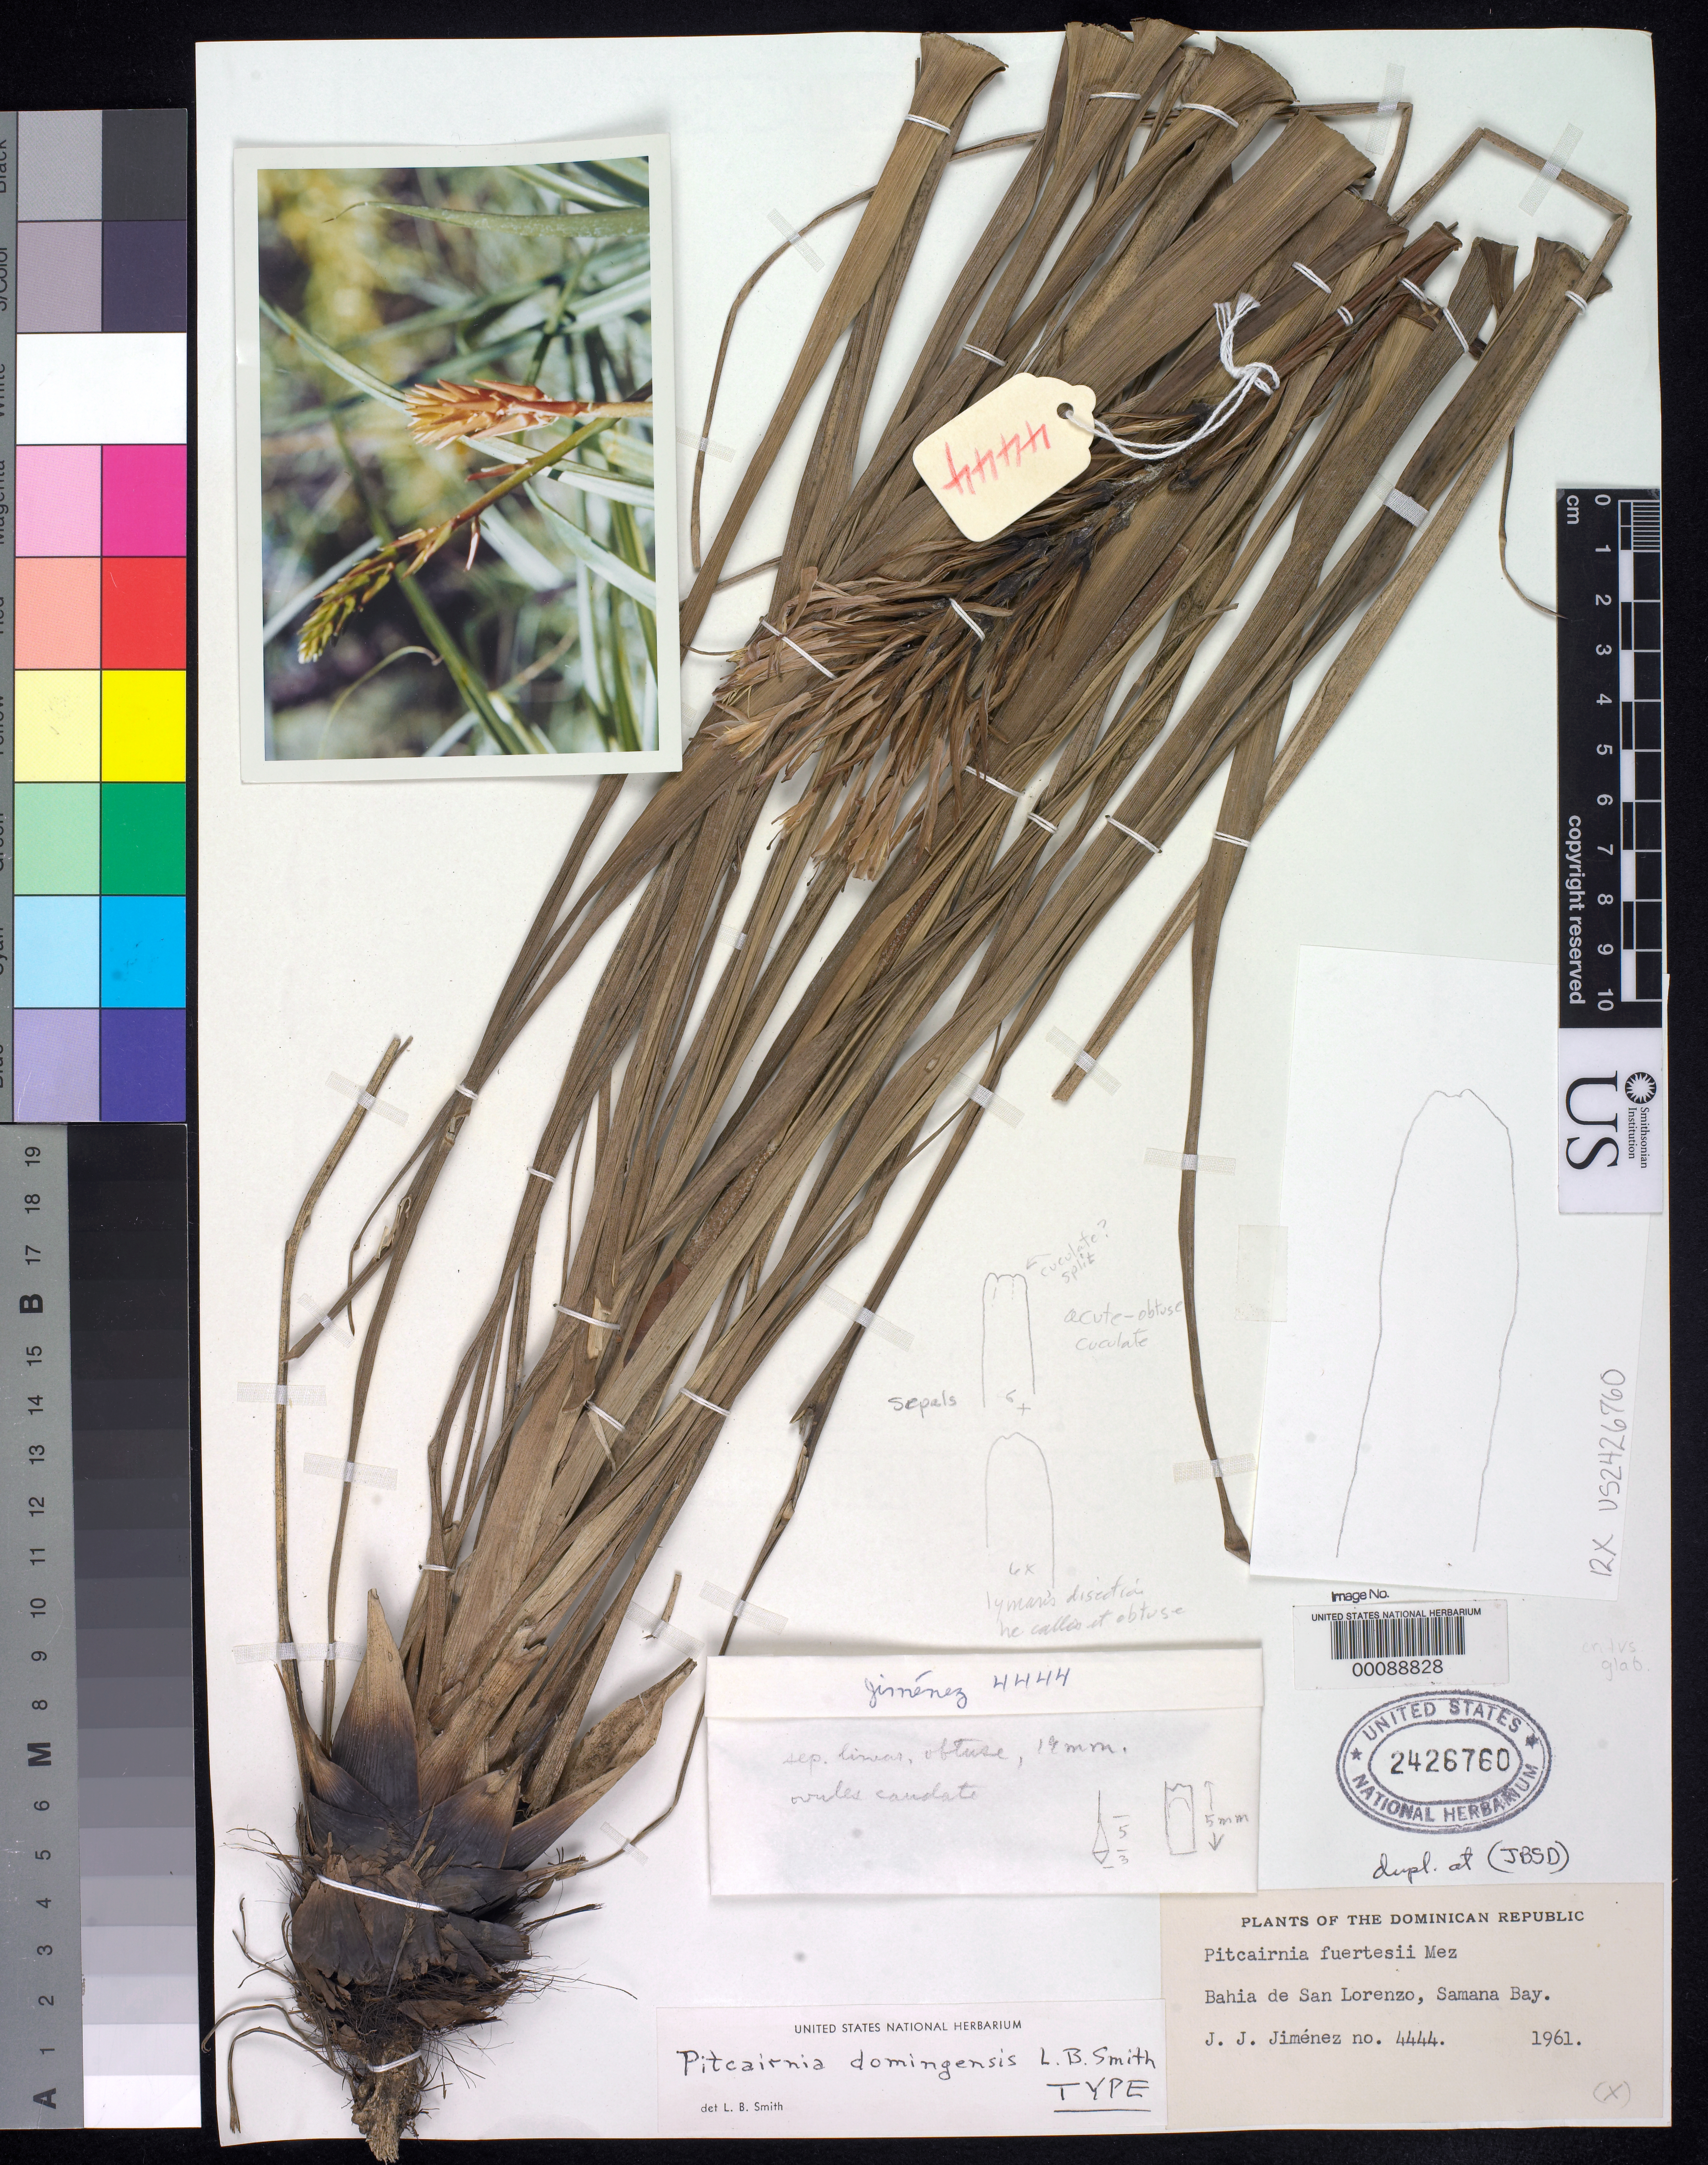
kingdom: Plantae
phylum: Tracheophyta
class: Liliopsida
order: Poales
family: Bromeliaceae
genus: Pitcairnia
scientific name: Pitcairnia domingensis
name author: L.B. Sm.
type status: Holotype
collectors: J. J. Jiménez Almonte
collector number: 4444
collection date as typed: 1961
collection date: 1961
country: Dominican Republic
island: Hispaniola Island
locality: Bahia de San Lorenzo, Samana Bay.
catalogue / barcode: US 2426760